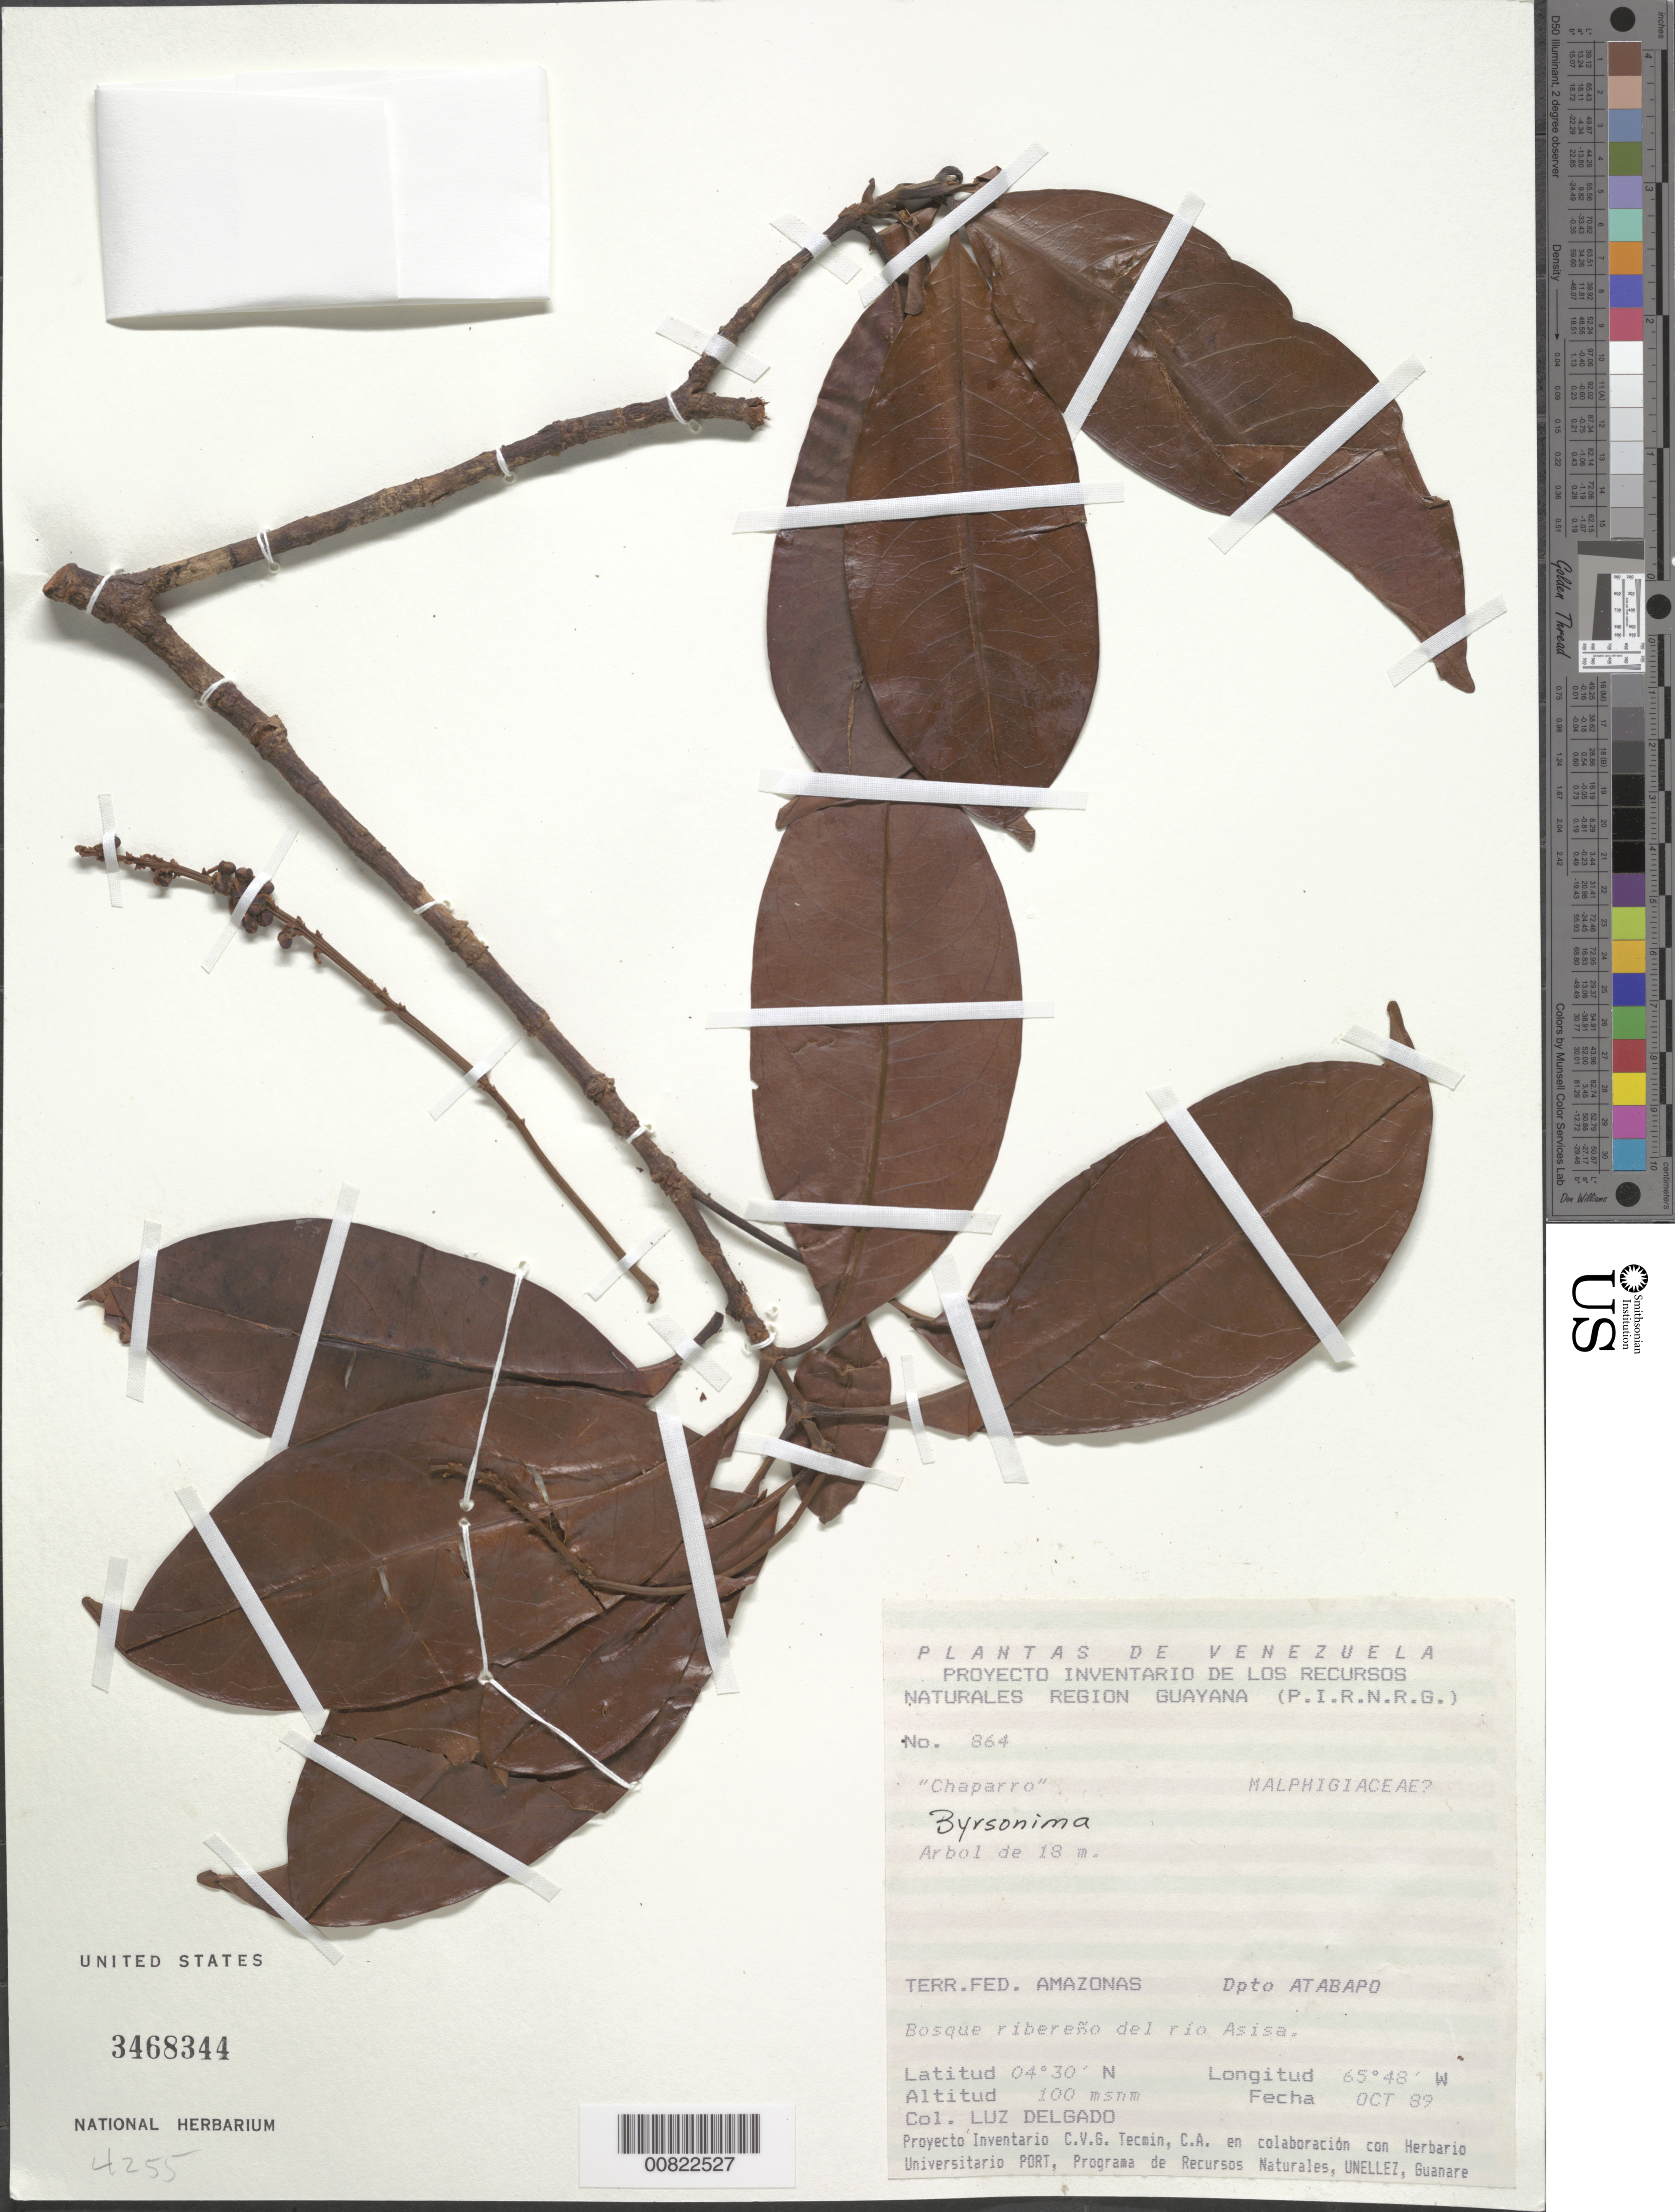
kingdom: Plantae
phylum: Tracheophyta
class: Magnoliopsida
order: Malpighiales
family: Malpighiaceae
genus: Byrsonima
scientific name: Byrsonima sp.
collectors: L. Delgado V.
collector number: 864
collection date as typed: Oct-89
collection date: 1989-10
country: Venezuela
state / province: Amazonas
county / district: Atabapo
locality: Río Asisa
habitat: Bosque ribereño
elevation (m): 100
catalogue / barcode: US 3468344